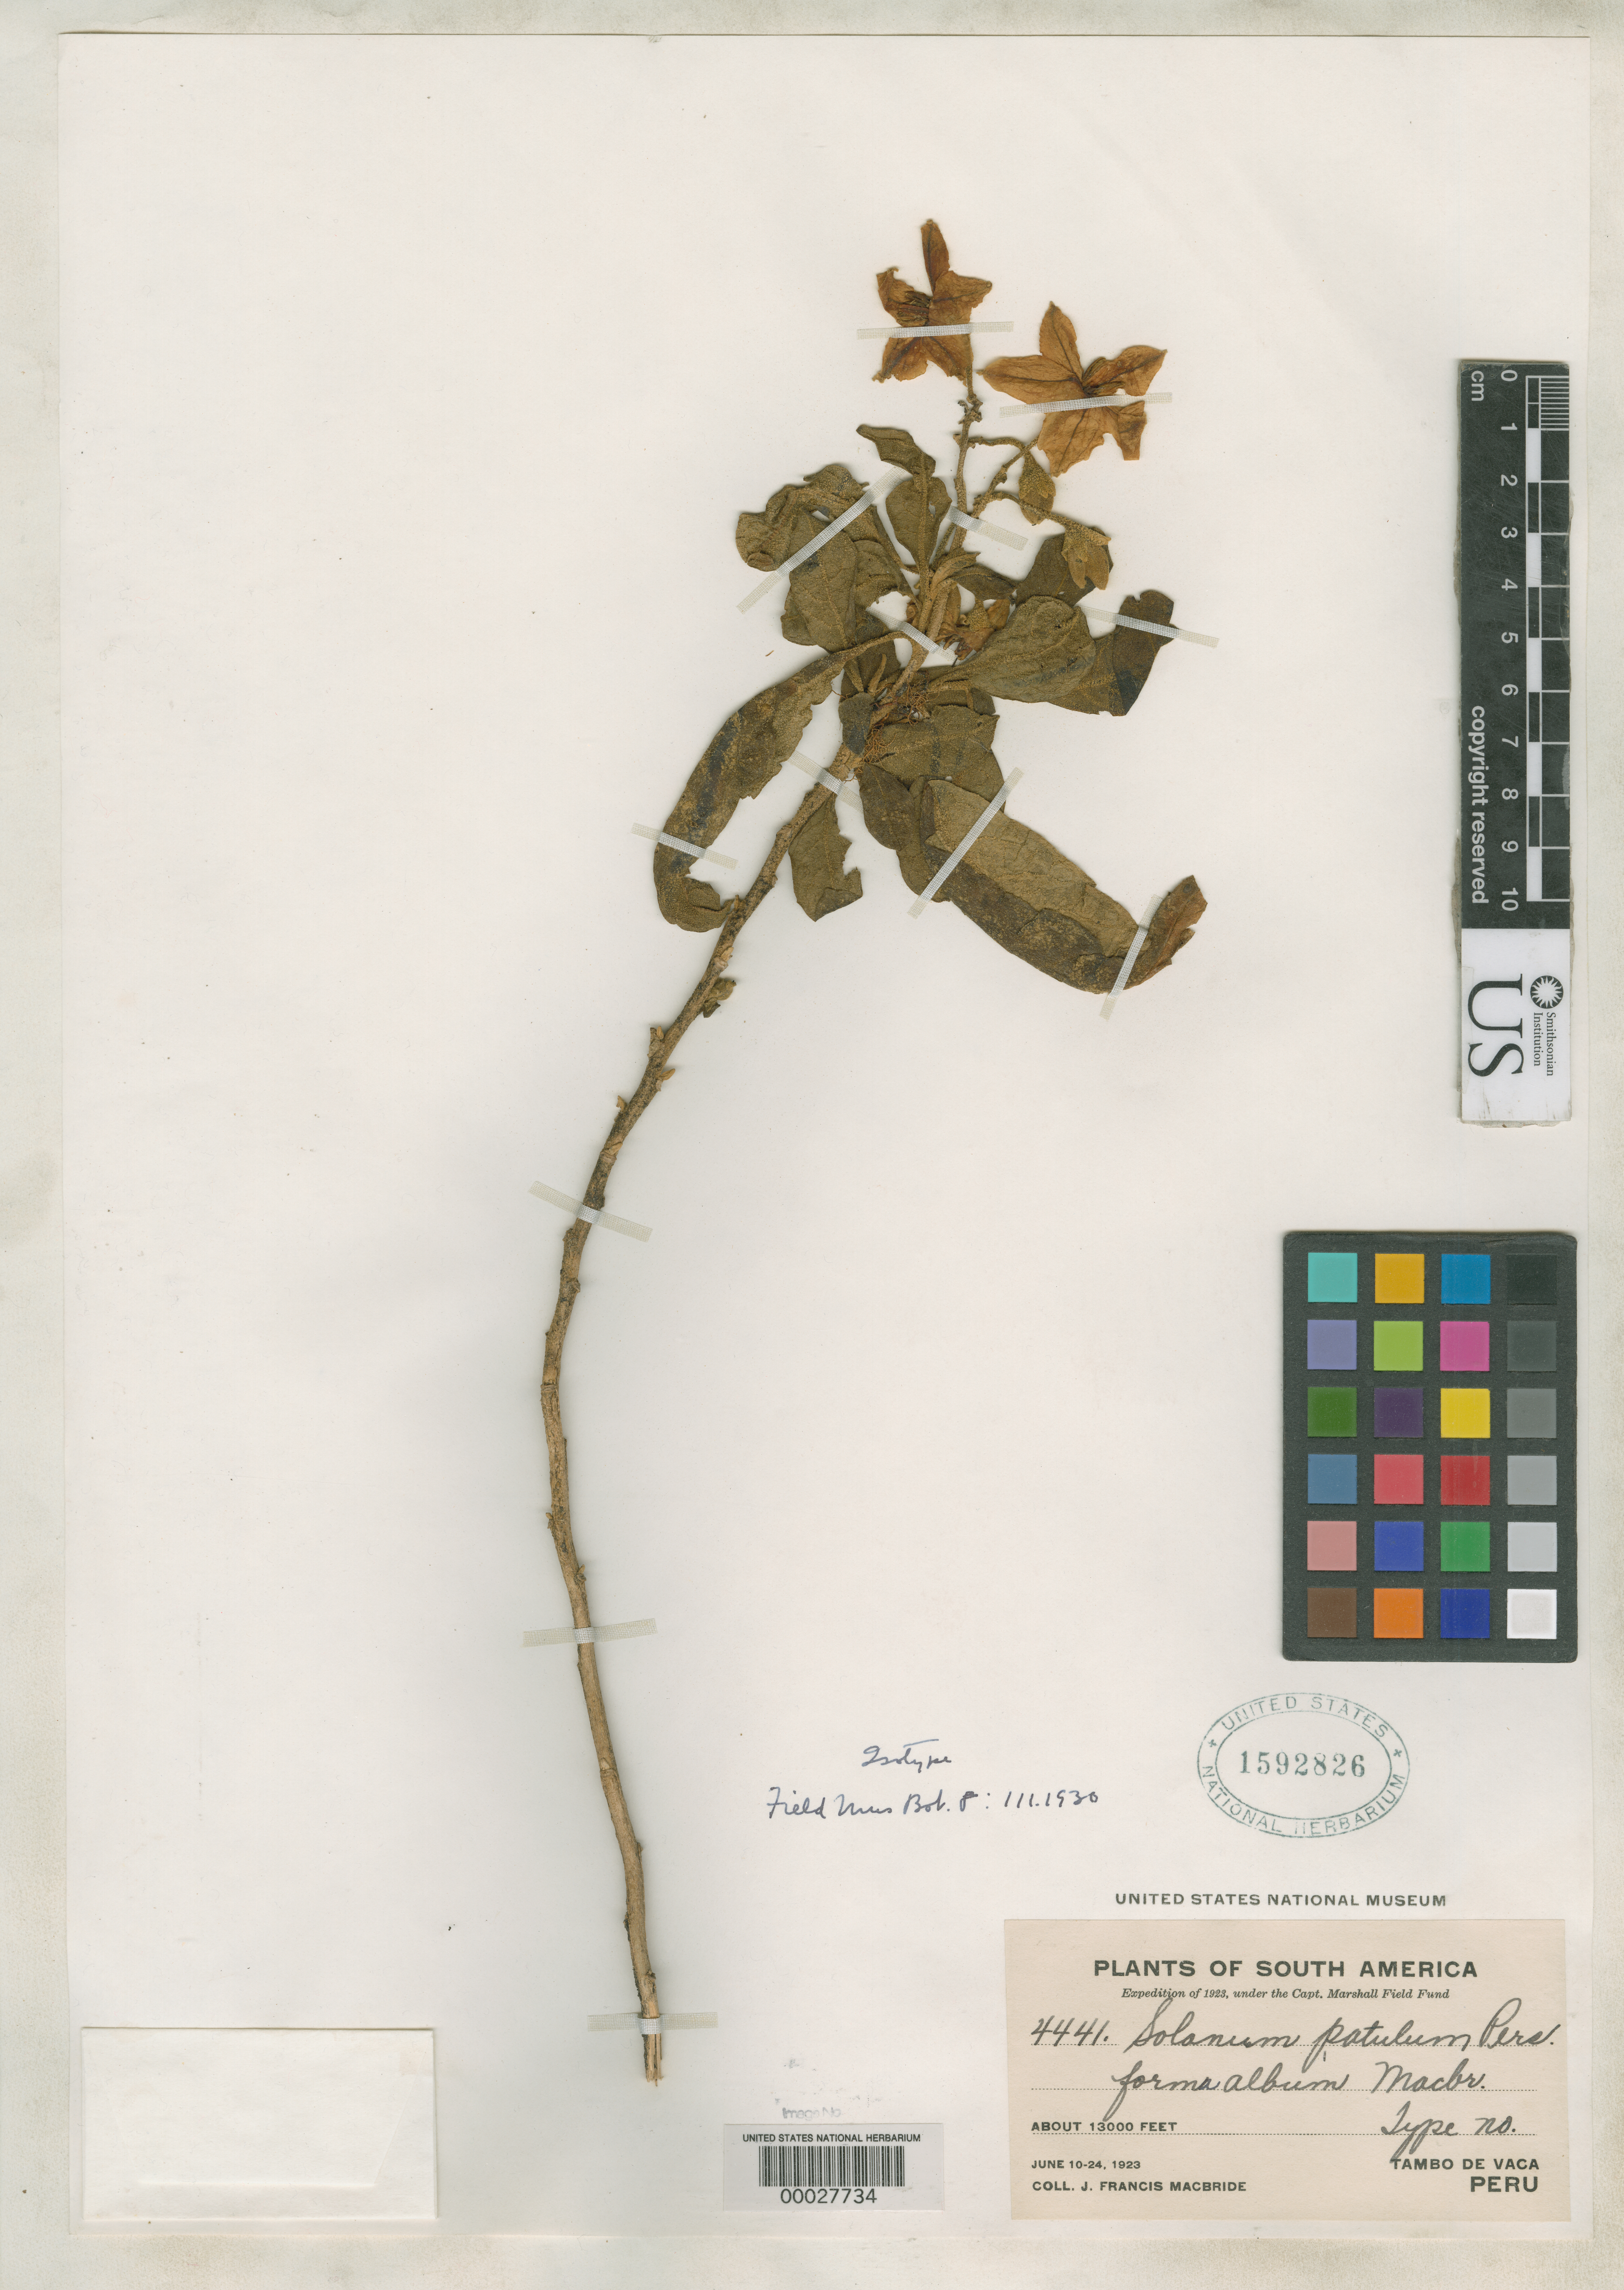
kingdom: Plantae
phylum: Tracheophyta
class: Magnoliopsida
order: Solanales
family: Solanaceae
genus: Solanum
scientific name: Solanum patulum f. album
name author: J.F. Macbr.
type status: Isotype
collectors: J. F. Macbride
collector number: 4441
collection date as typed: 10 Jun 1923 to 24 Jun 1923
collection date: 1923-06-10/1923-06-24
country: Peru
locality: Tambo de Vaca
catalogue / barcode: US 1592826